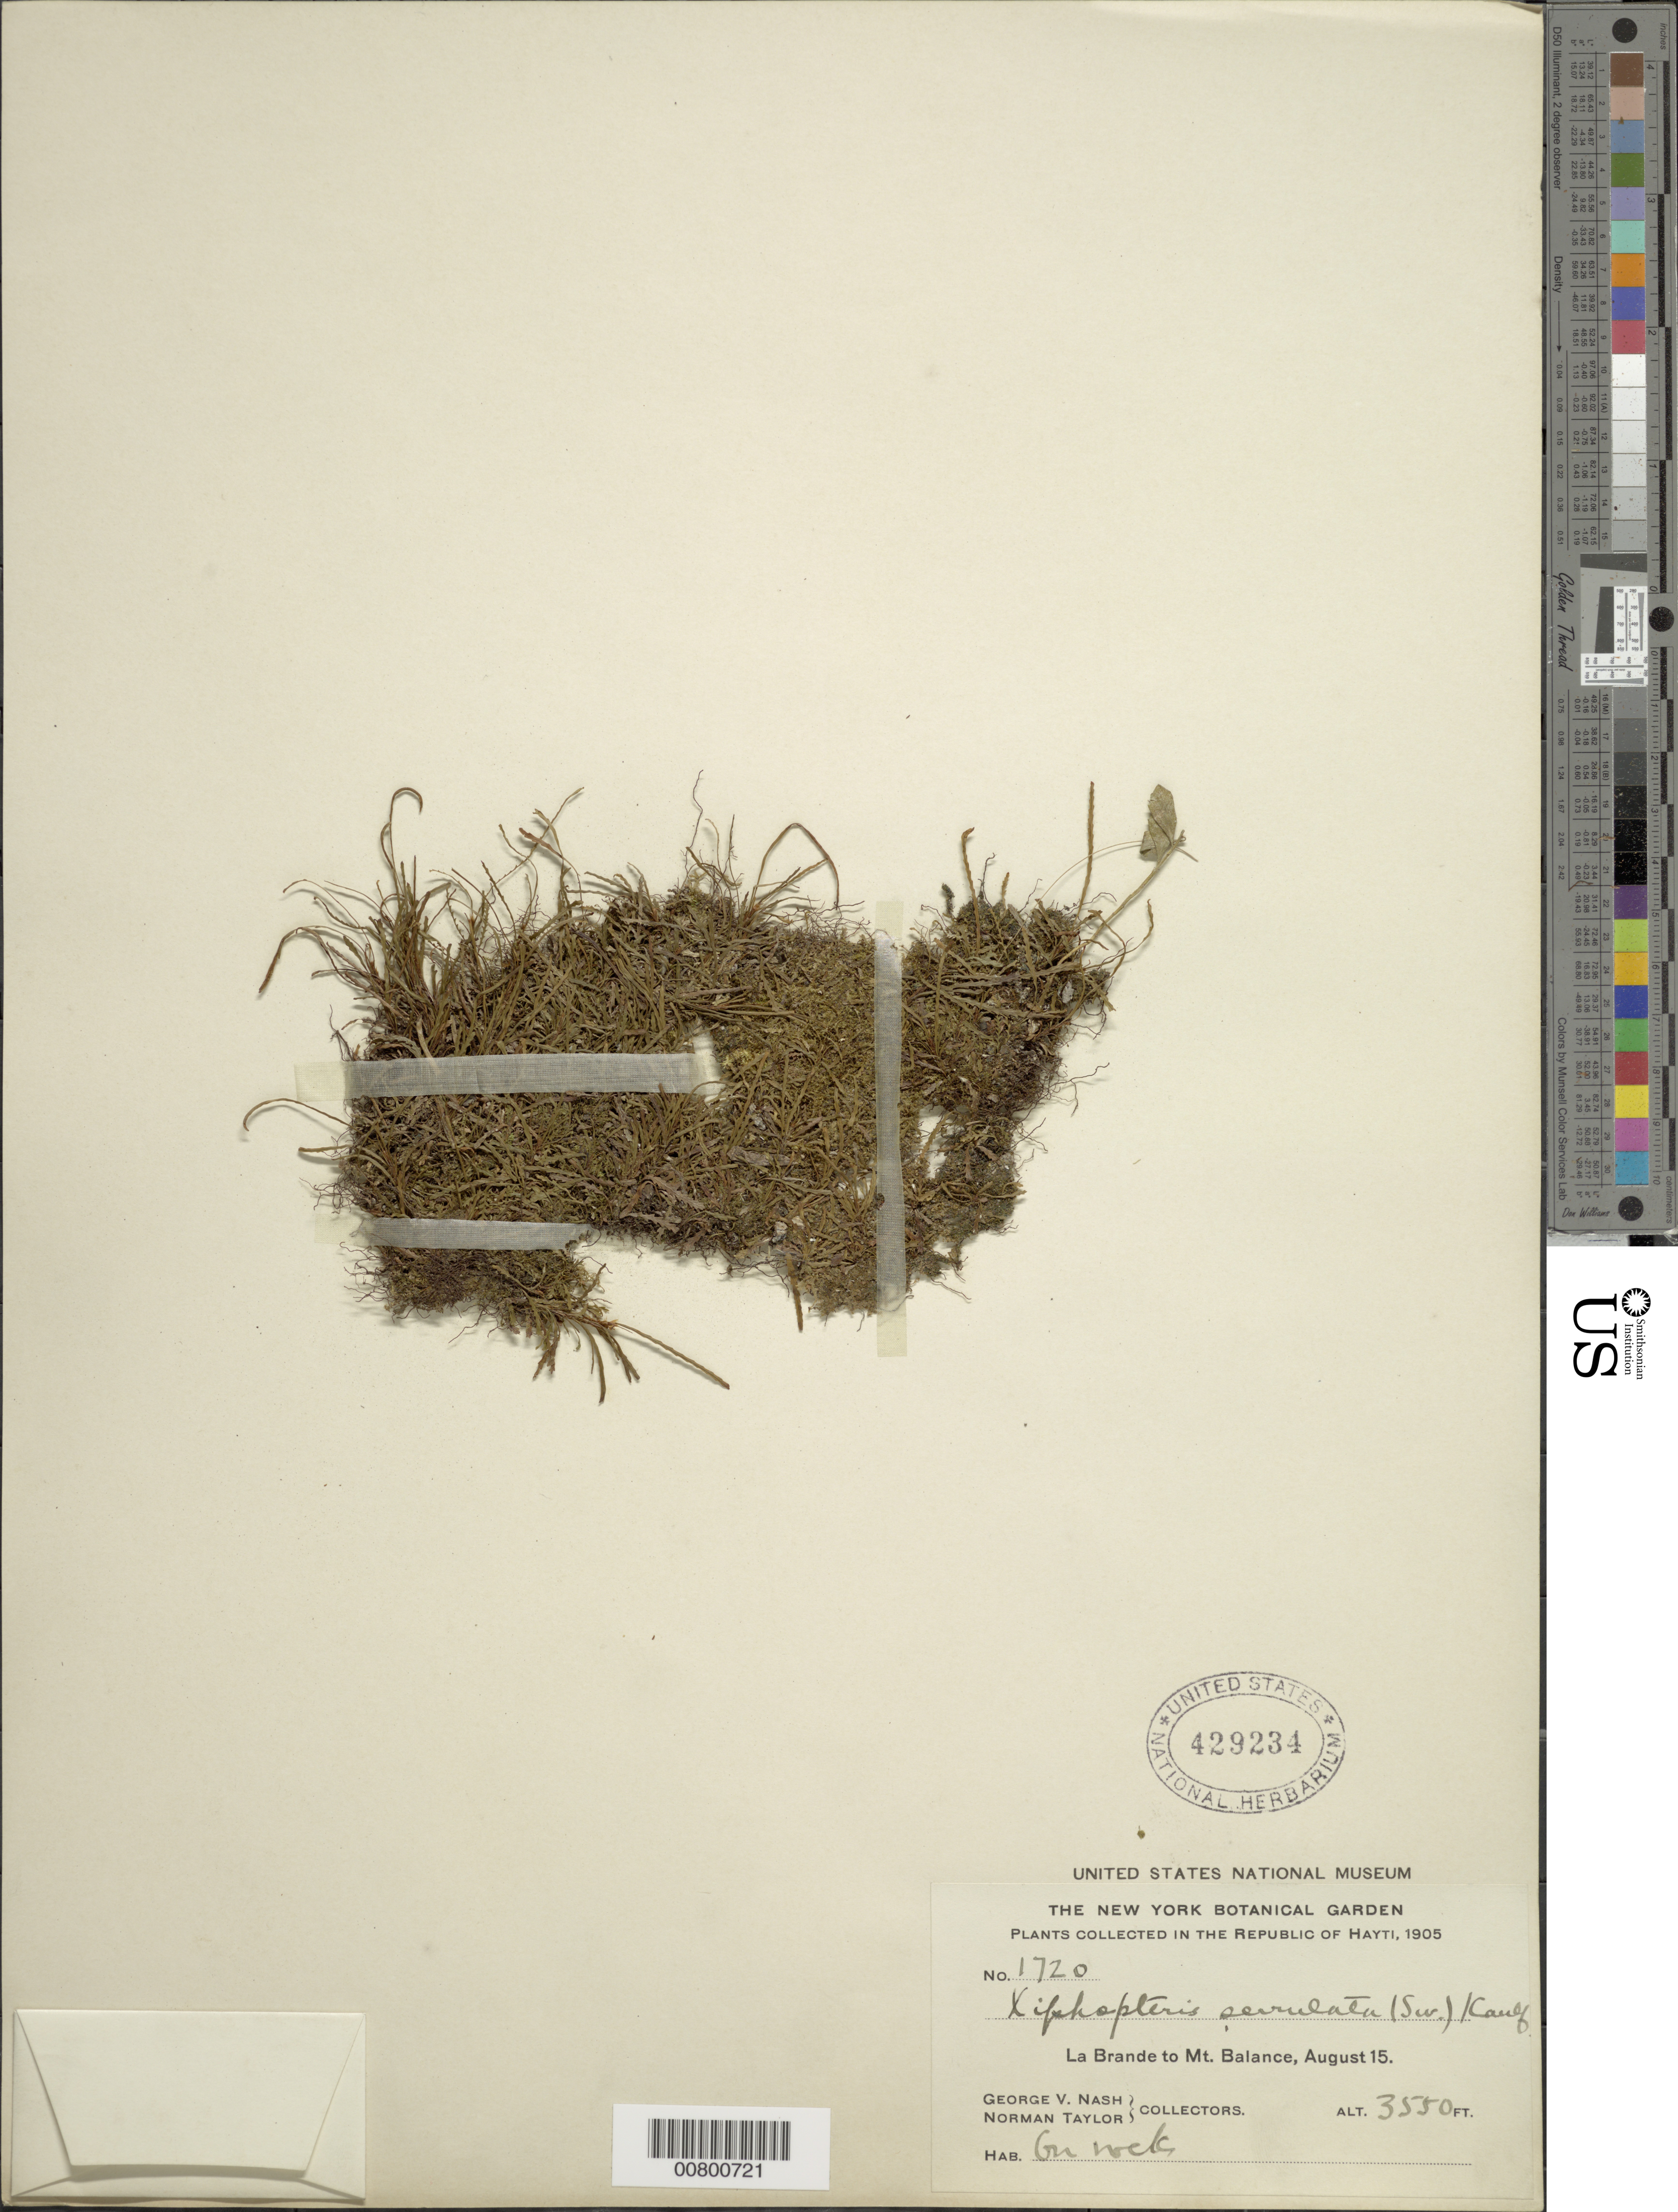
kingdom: Plantae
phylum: Tracheophyta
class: Polypodiopsida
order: Polypodiales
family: Polypodiaceae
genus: Cochlidium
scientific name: Cochlidium serrulatum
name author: (Sw.) L.E. Bishop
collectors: G. V. Nash & N. Taylor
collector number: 1720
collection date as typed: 15 Aug 1905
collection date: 1905-08-15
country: Haiti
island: Hispaniola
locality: La Brande to Mt. Balance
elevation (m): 1082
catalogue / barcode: US 429234